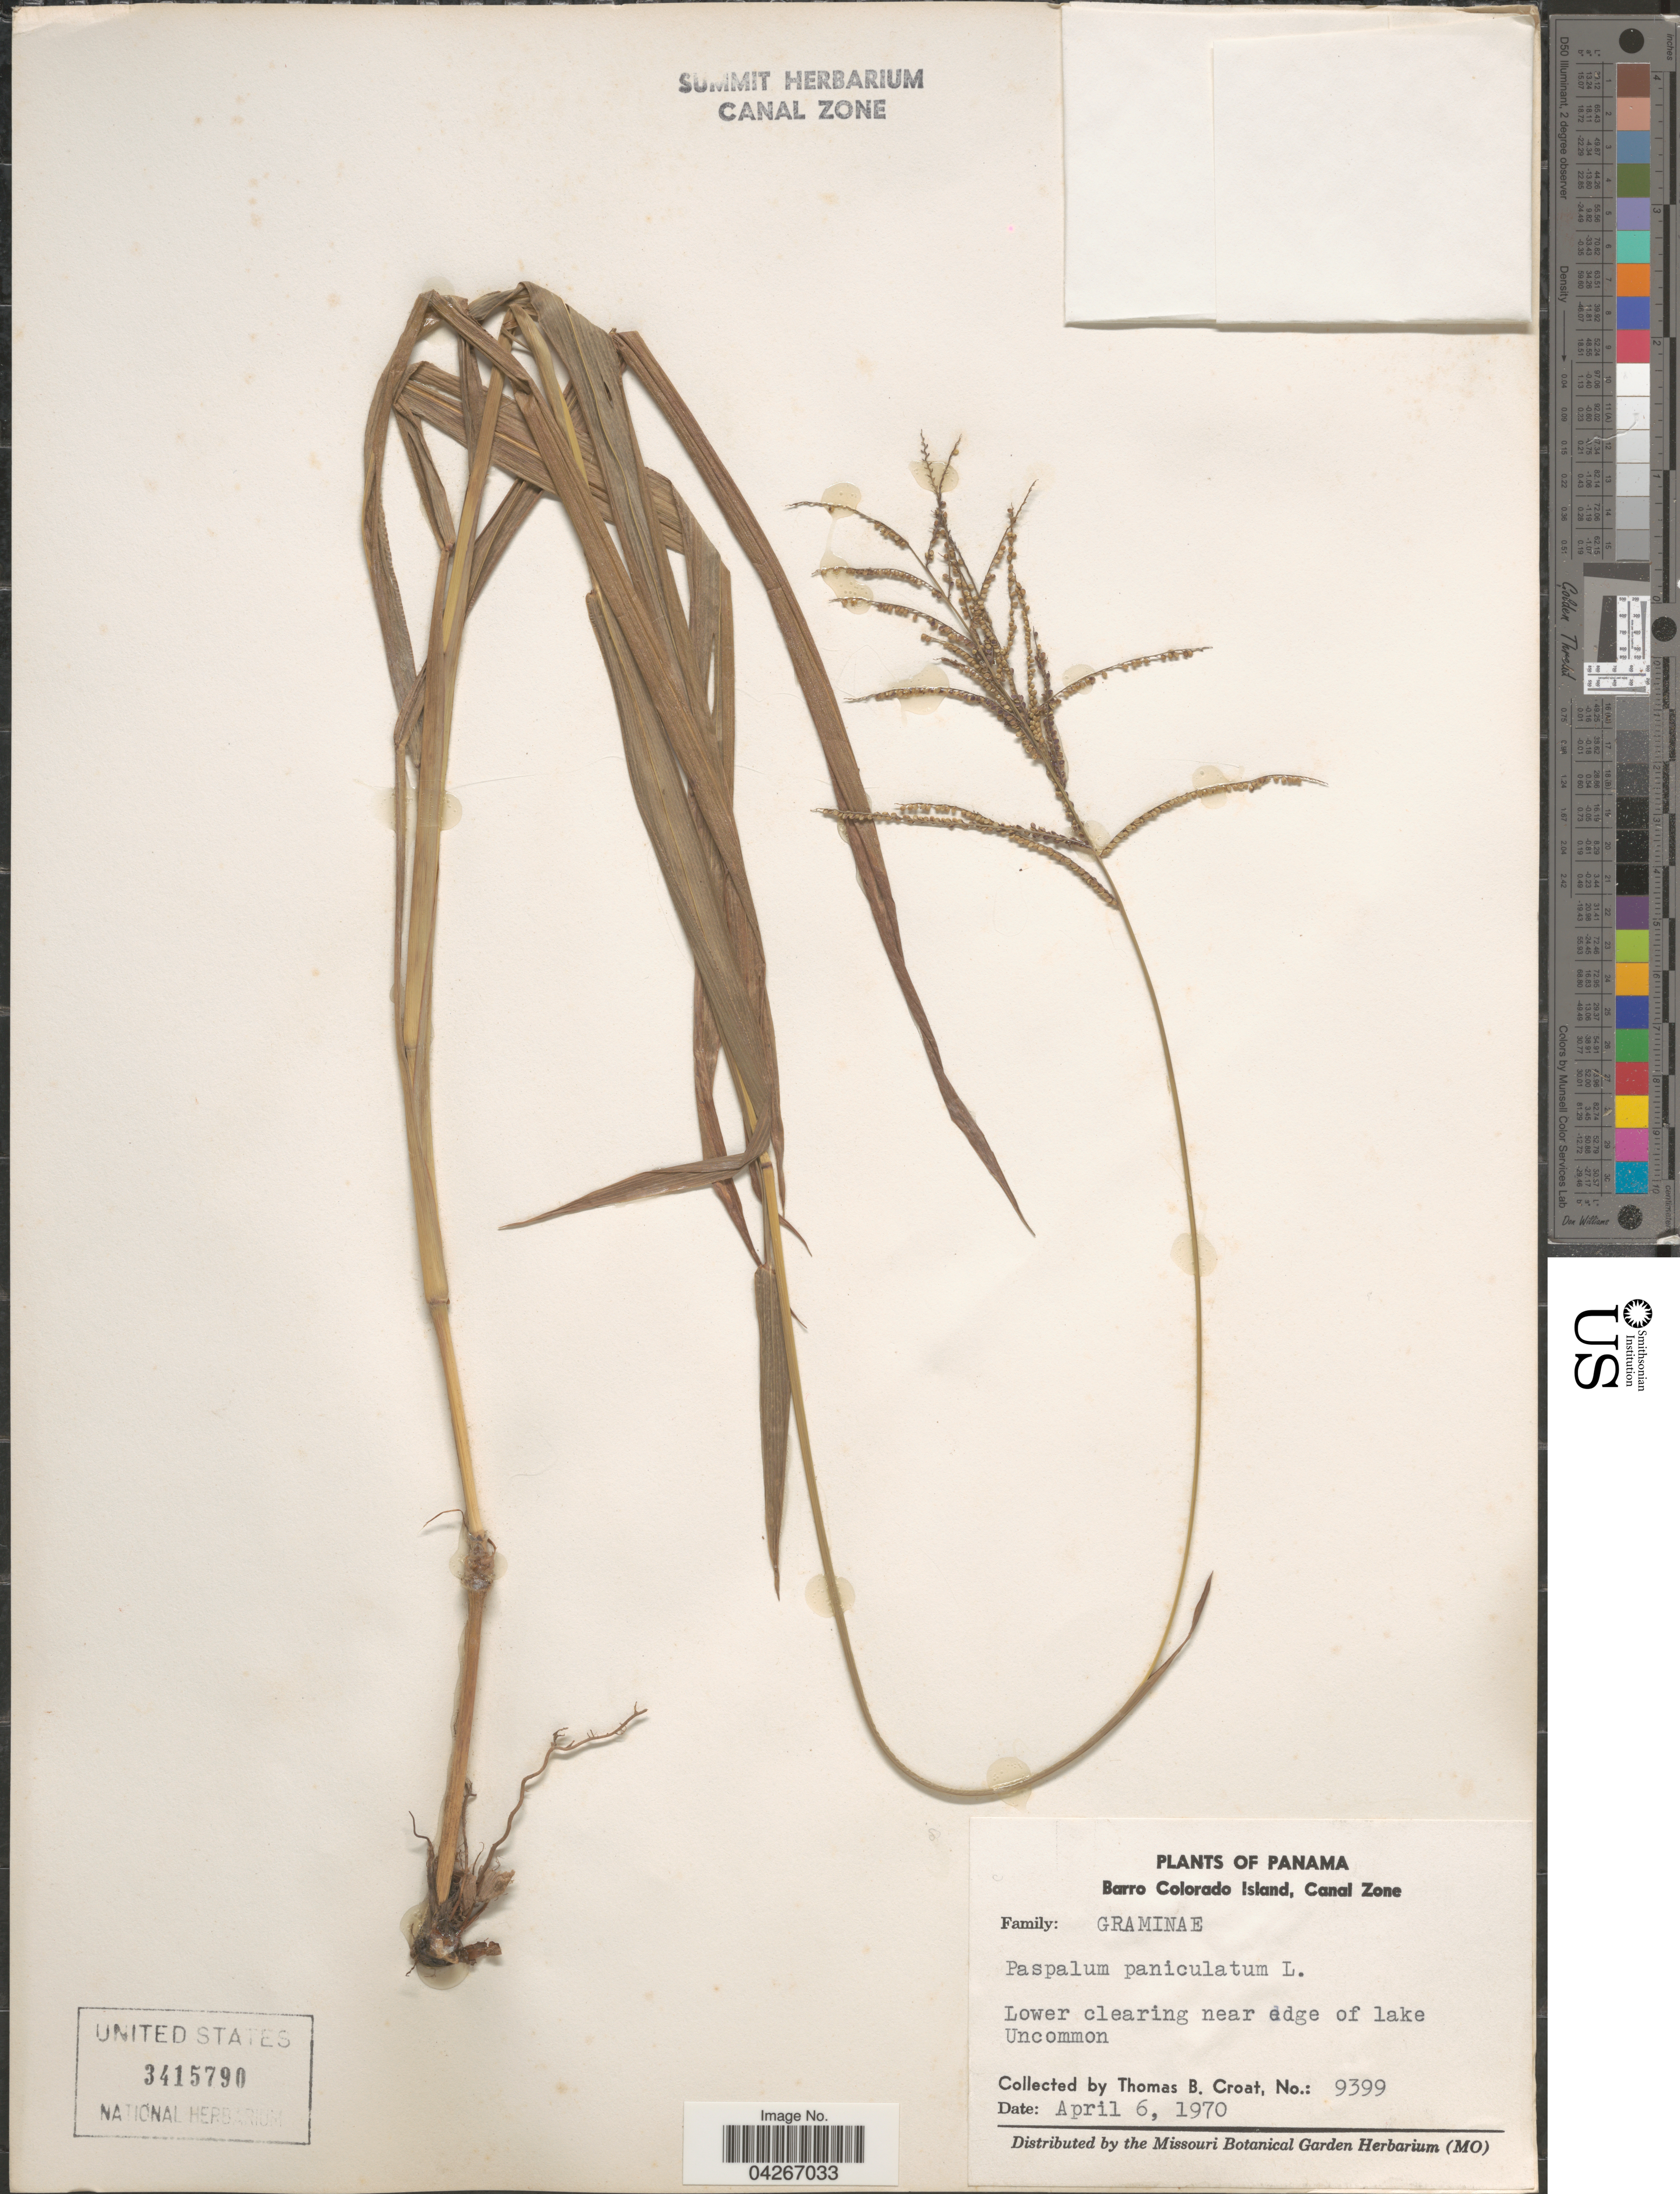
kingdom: Plantae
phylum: Tracheophyta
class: Liliopsida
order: Poales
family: Poaceae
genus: Paspalum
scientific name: Paspalum paniculatum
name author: L.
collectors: T. B. Croat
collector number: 9399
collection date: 1970-04-06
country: Panama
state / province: Colón / Panamá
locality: Barro Colorado Island, Canal Zone. Lower clearing near edge of lake.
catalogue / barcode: US 3415790